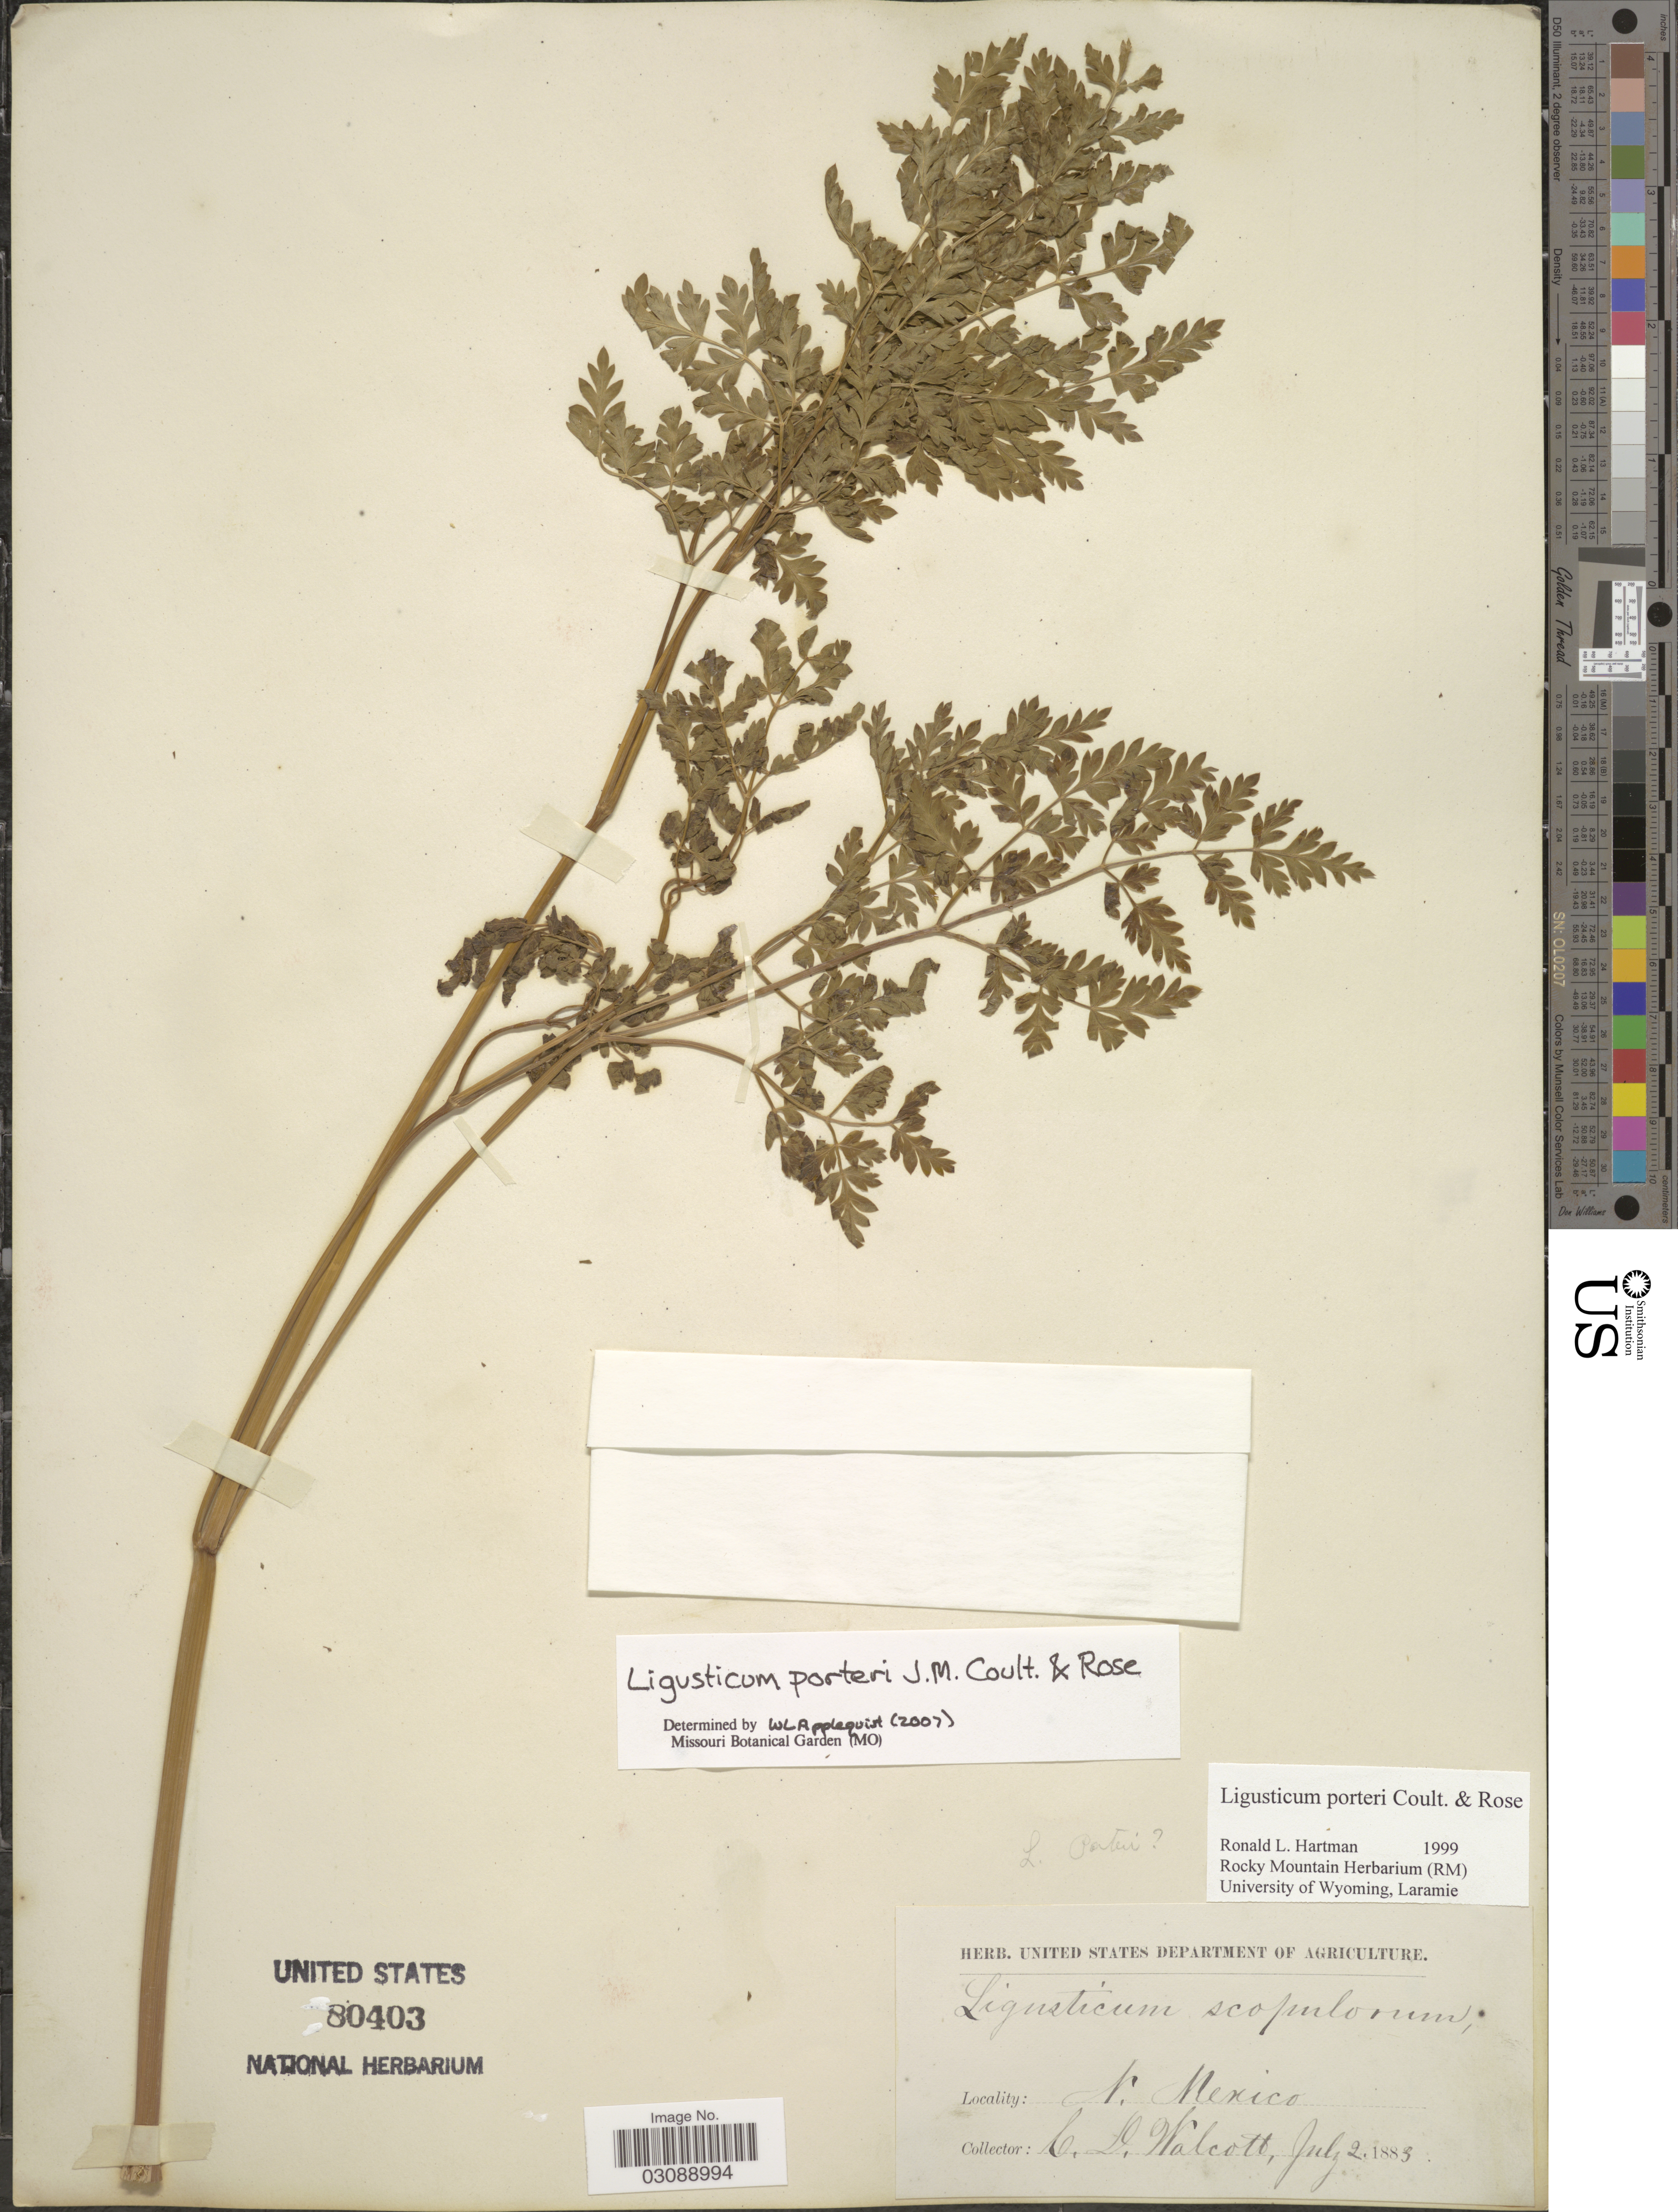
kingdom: Plantae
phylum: Tracheophyta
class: Magnoliopsida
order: Apiales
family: Apiaceae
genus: Ligusticum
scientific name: Ligusticum porteri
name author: J.M. Coult. & Rose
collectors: C. Walcott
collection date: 1883-07-02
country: United States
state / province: New Mexico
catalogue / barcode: US 80403